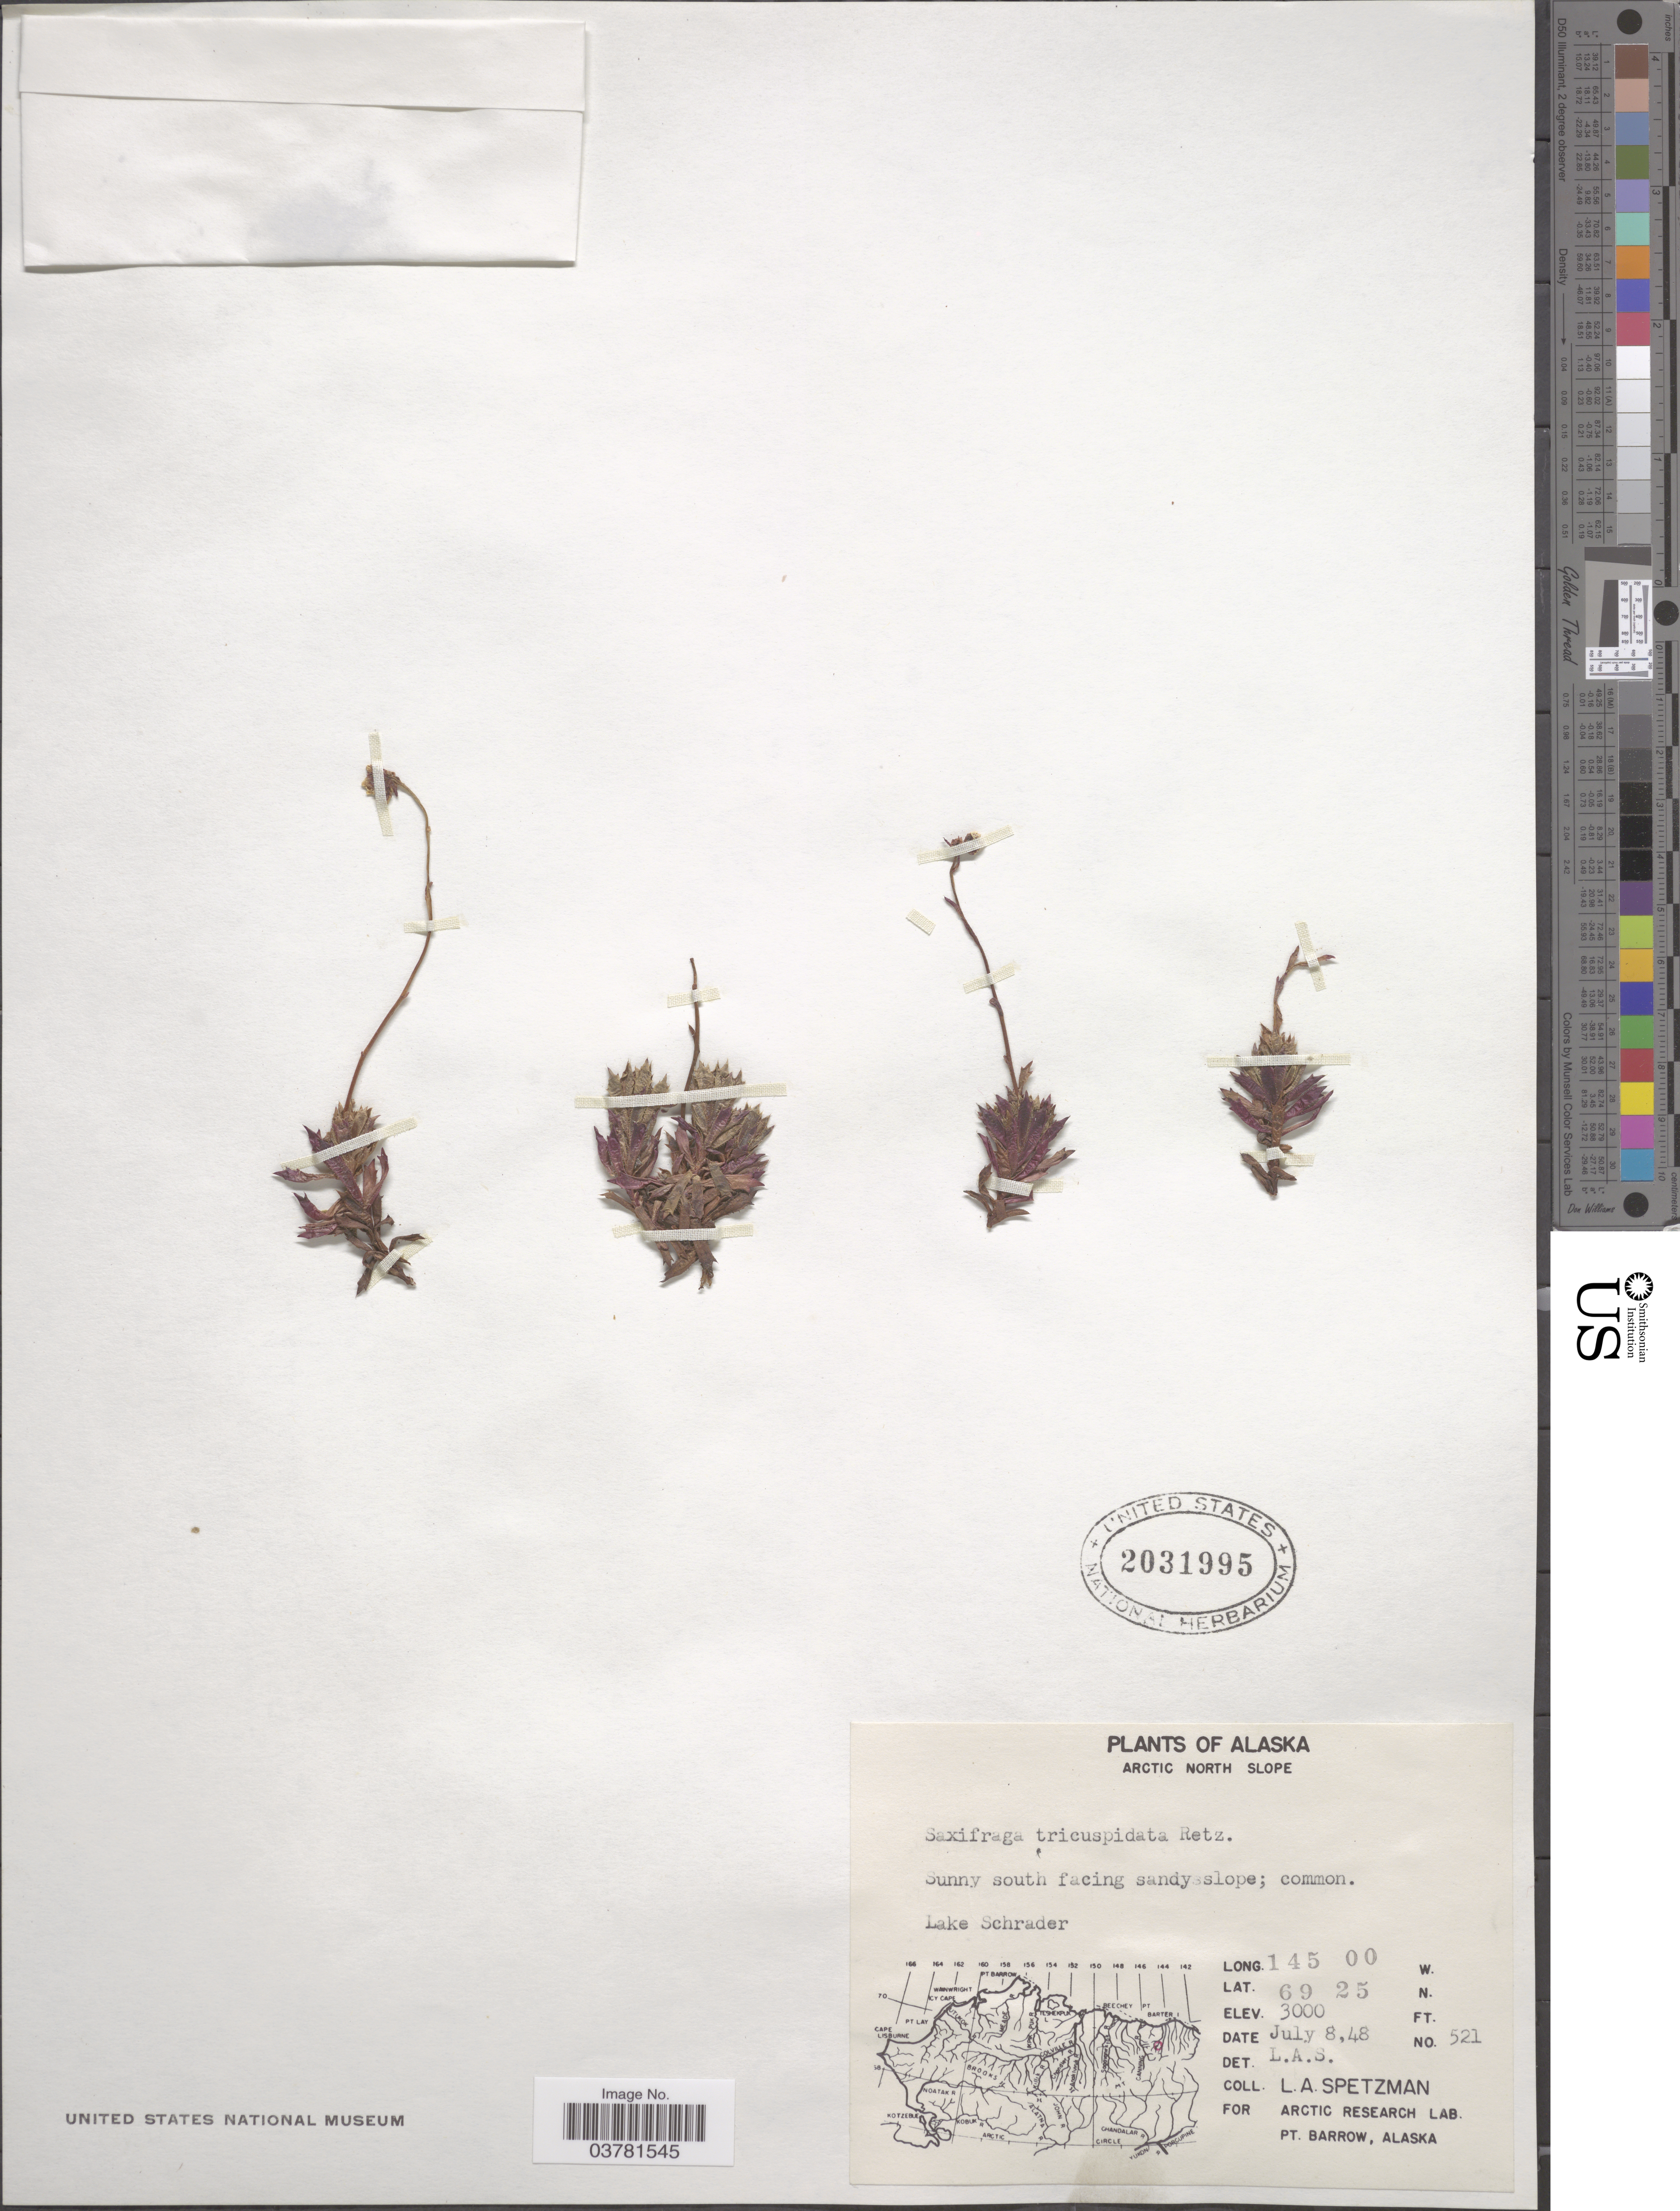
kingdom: Plantae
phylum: Tracheophyta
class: Magnoliopsida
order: Saxifragales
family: Saxifragaceae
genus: Saxifraga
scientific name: Saxifraga tricuspidata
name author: Rottb.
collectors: L. Spetzman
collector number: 521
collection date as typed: Transcribed d/m/y: 8/7/48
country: United States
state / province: Alaska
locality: Arctic North Slope. Sunny south facing sandy slope. Lake Schrader.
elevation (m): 914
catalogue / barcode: US 2031995